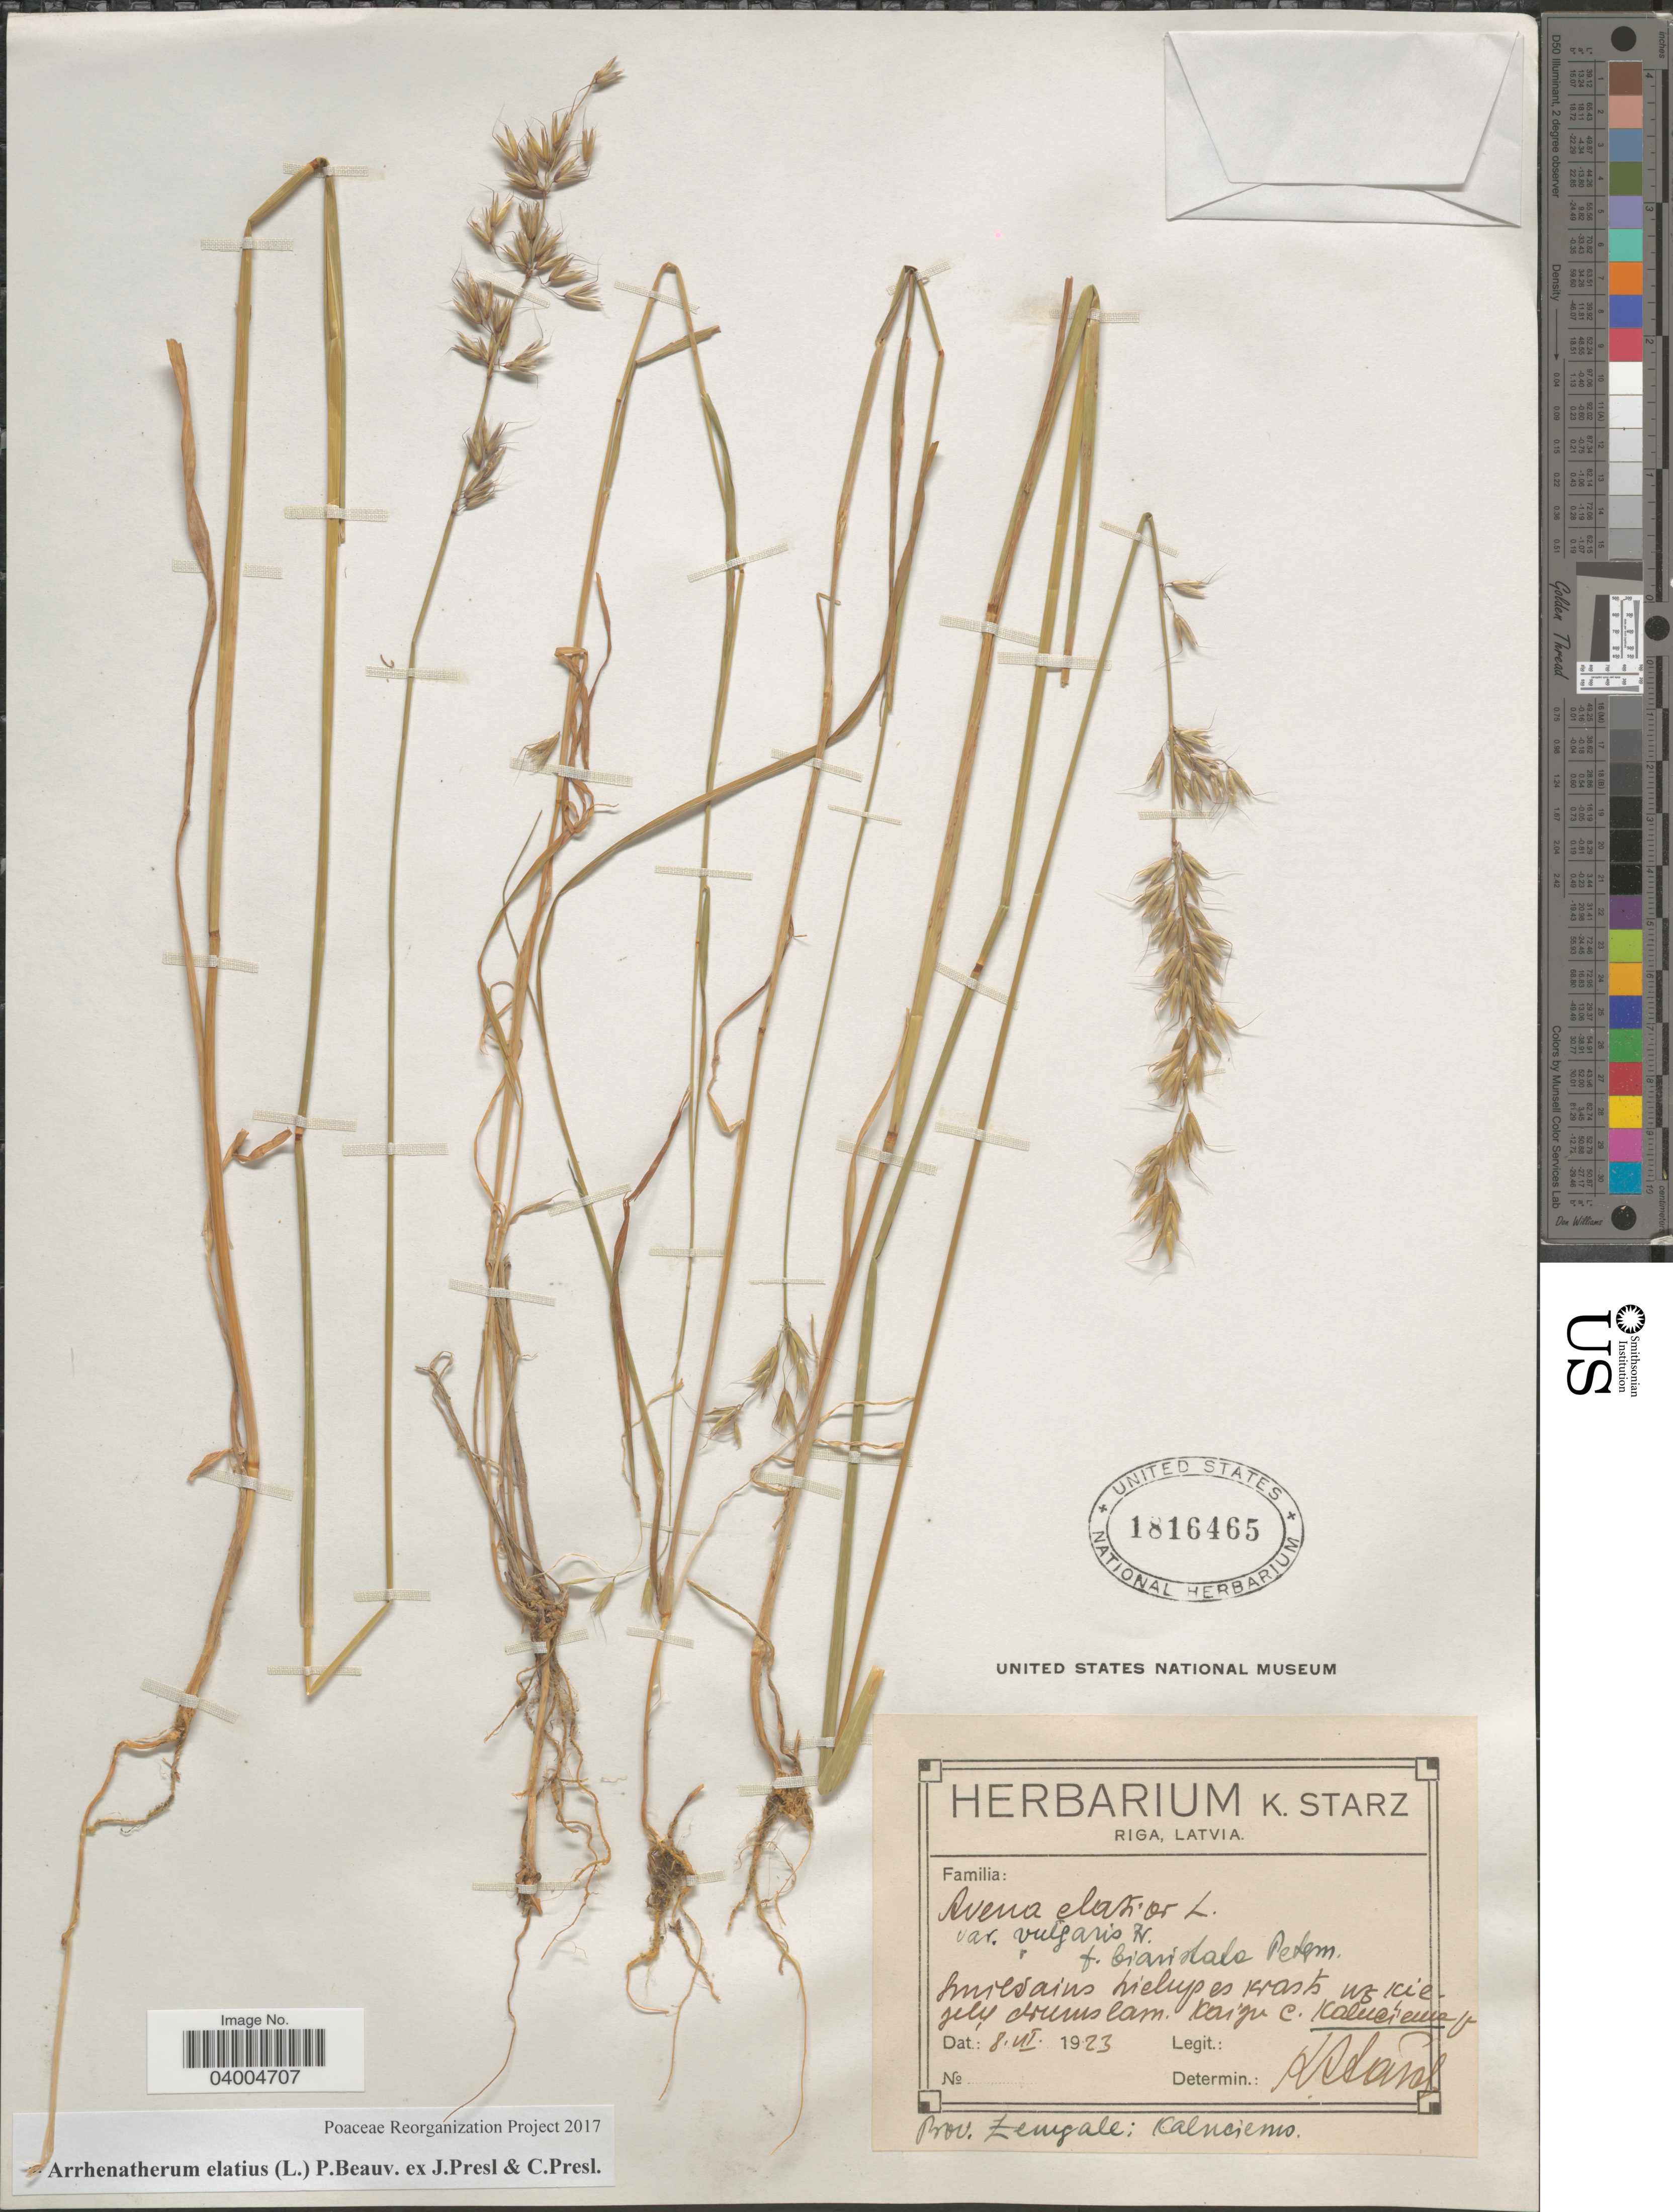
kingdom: Plantae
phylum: Tracheophyta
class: Liliopsida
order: Poales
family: Poaceae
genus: Arrhenatherum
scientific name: Arrhenatherum elatius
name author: (L.) J. Presl & C. Presl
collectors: K. Starz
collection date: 1923-07-08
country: Latvia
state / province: Riga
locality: Prov. Zemgale: Kalnciems.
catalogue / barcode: US 1816465